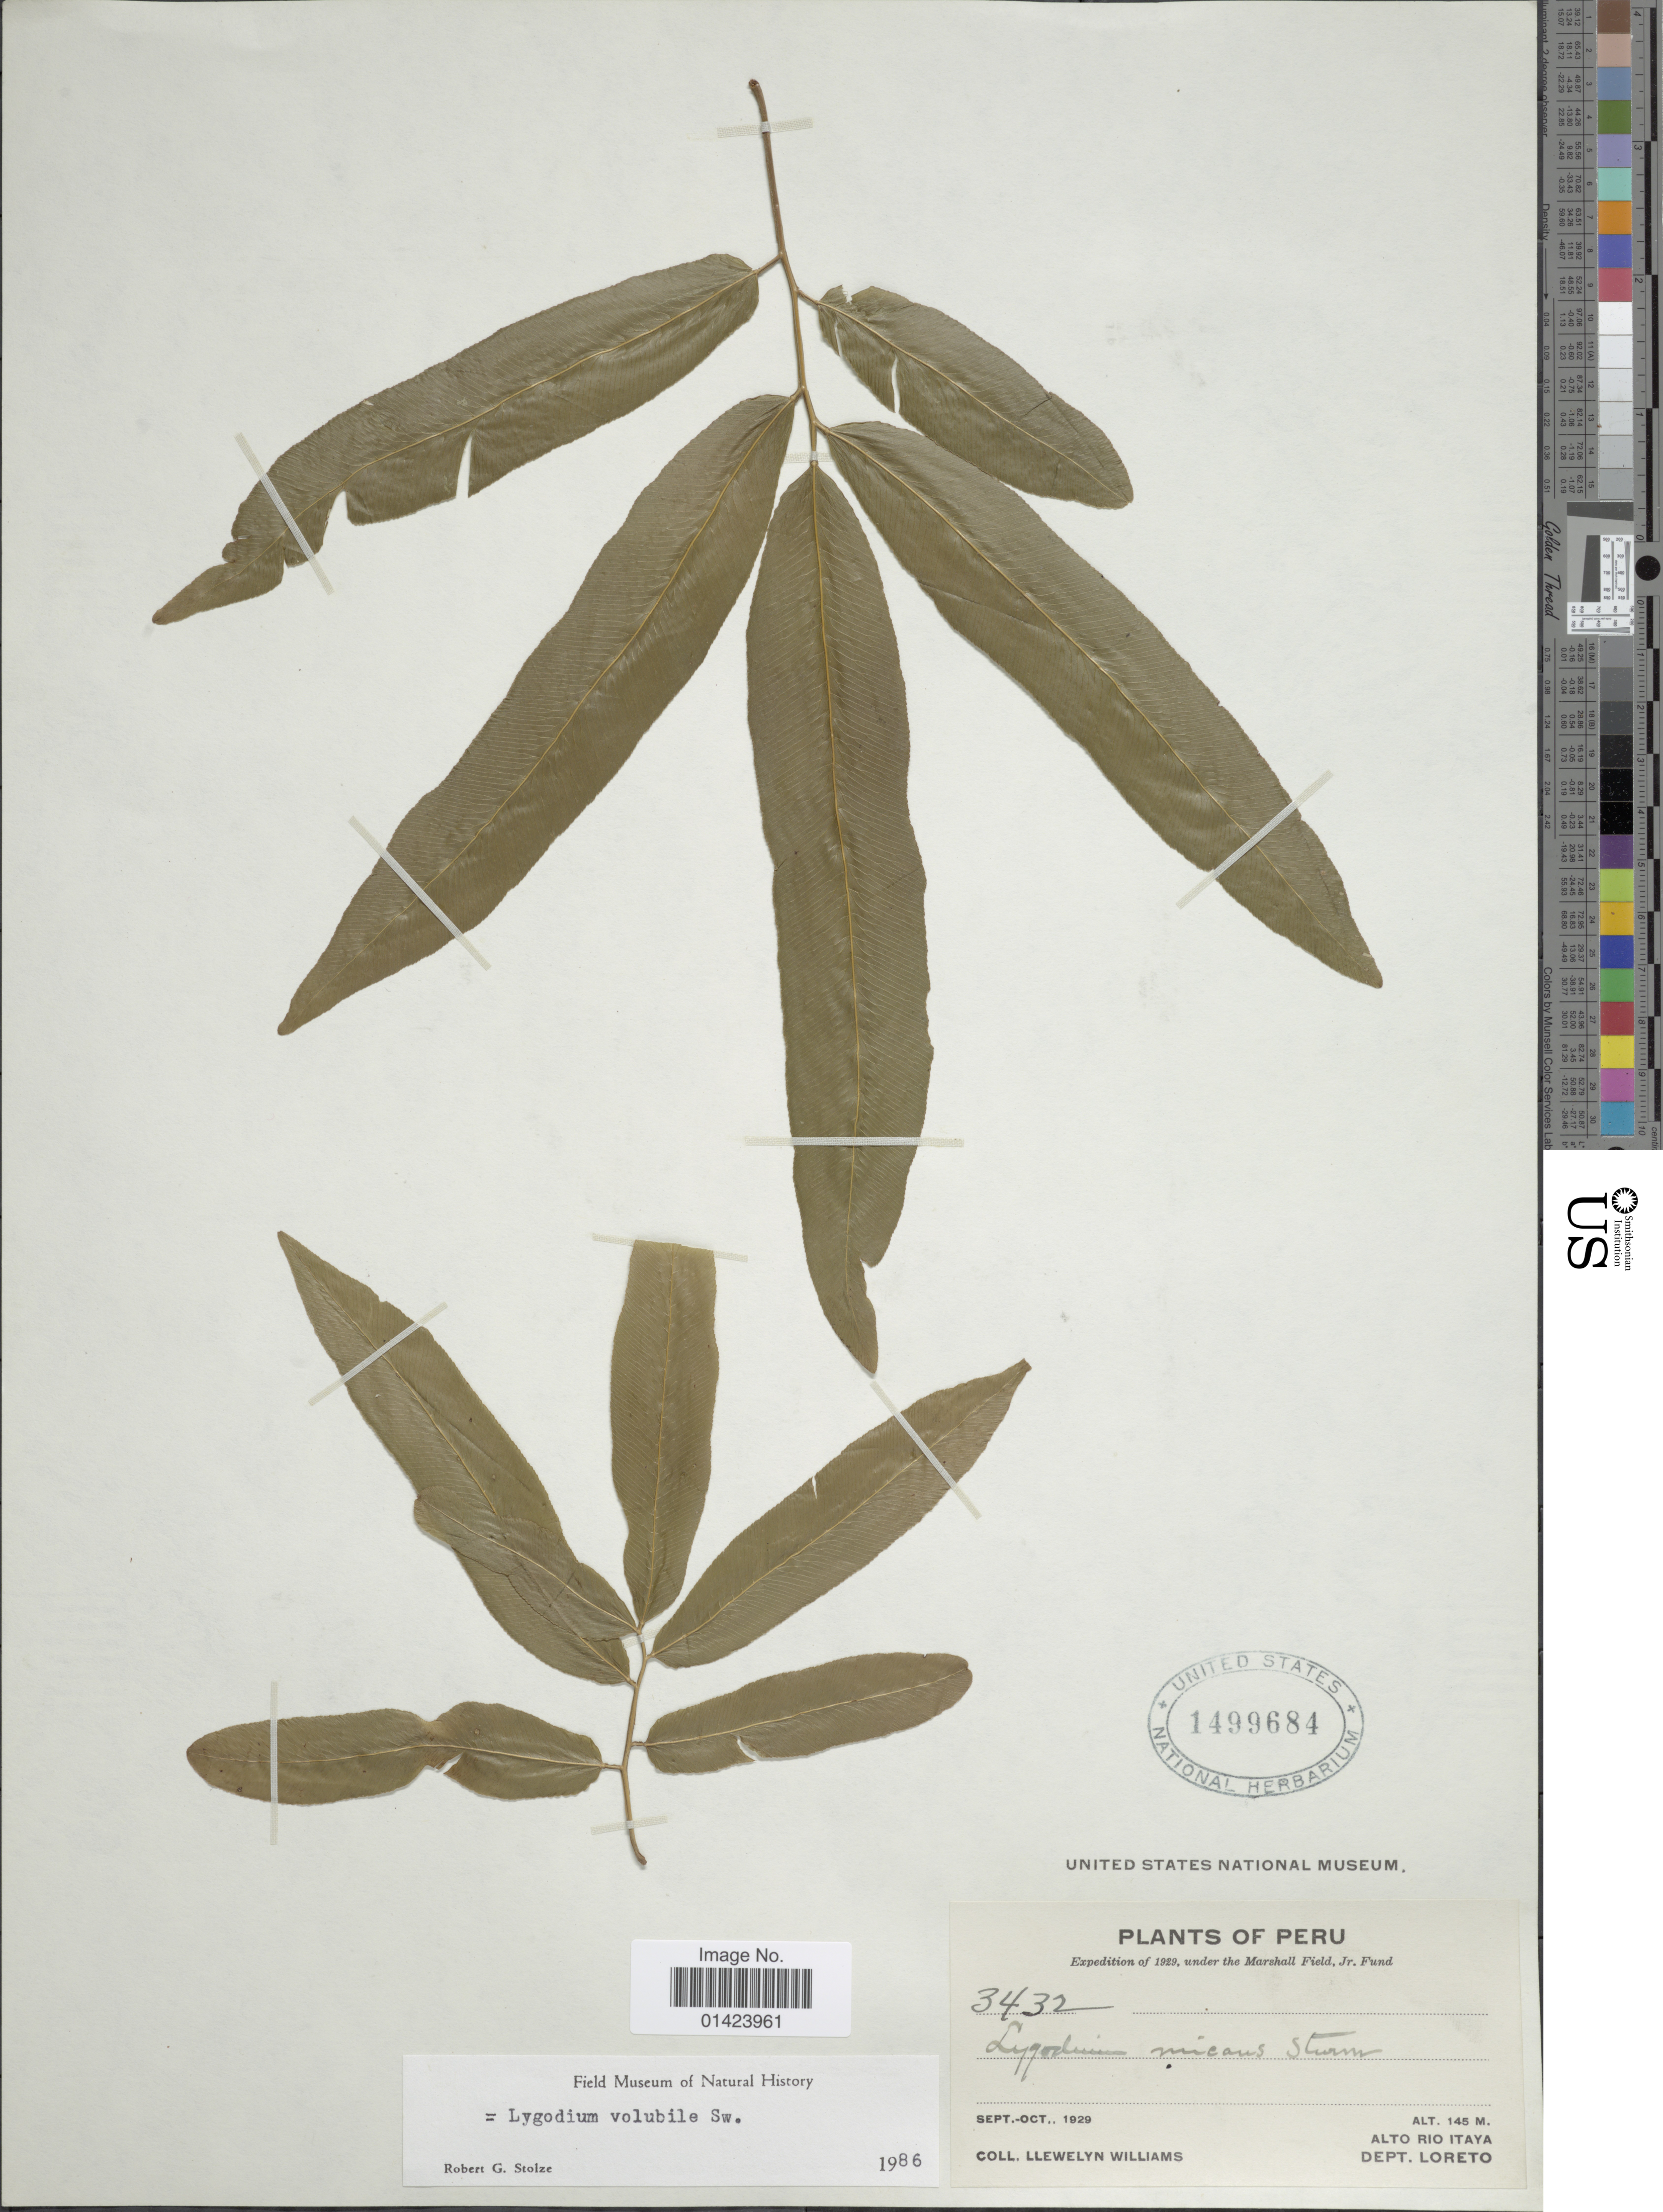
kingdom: Plantae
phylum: Tracheophyta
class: Polypodiopsida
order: Schizaeales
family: Lygodiaceae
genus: Lygodium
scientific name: Lygodium volubile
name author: Sw.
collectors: Ll. Williams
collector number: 3432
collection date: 1929-09/1929-10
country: Peru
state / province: Loreto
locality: Alto Rio Itaya, Dept. Loreto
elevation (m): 145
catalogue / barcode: US 1499684